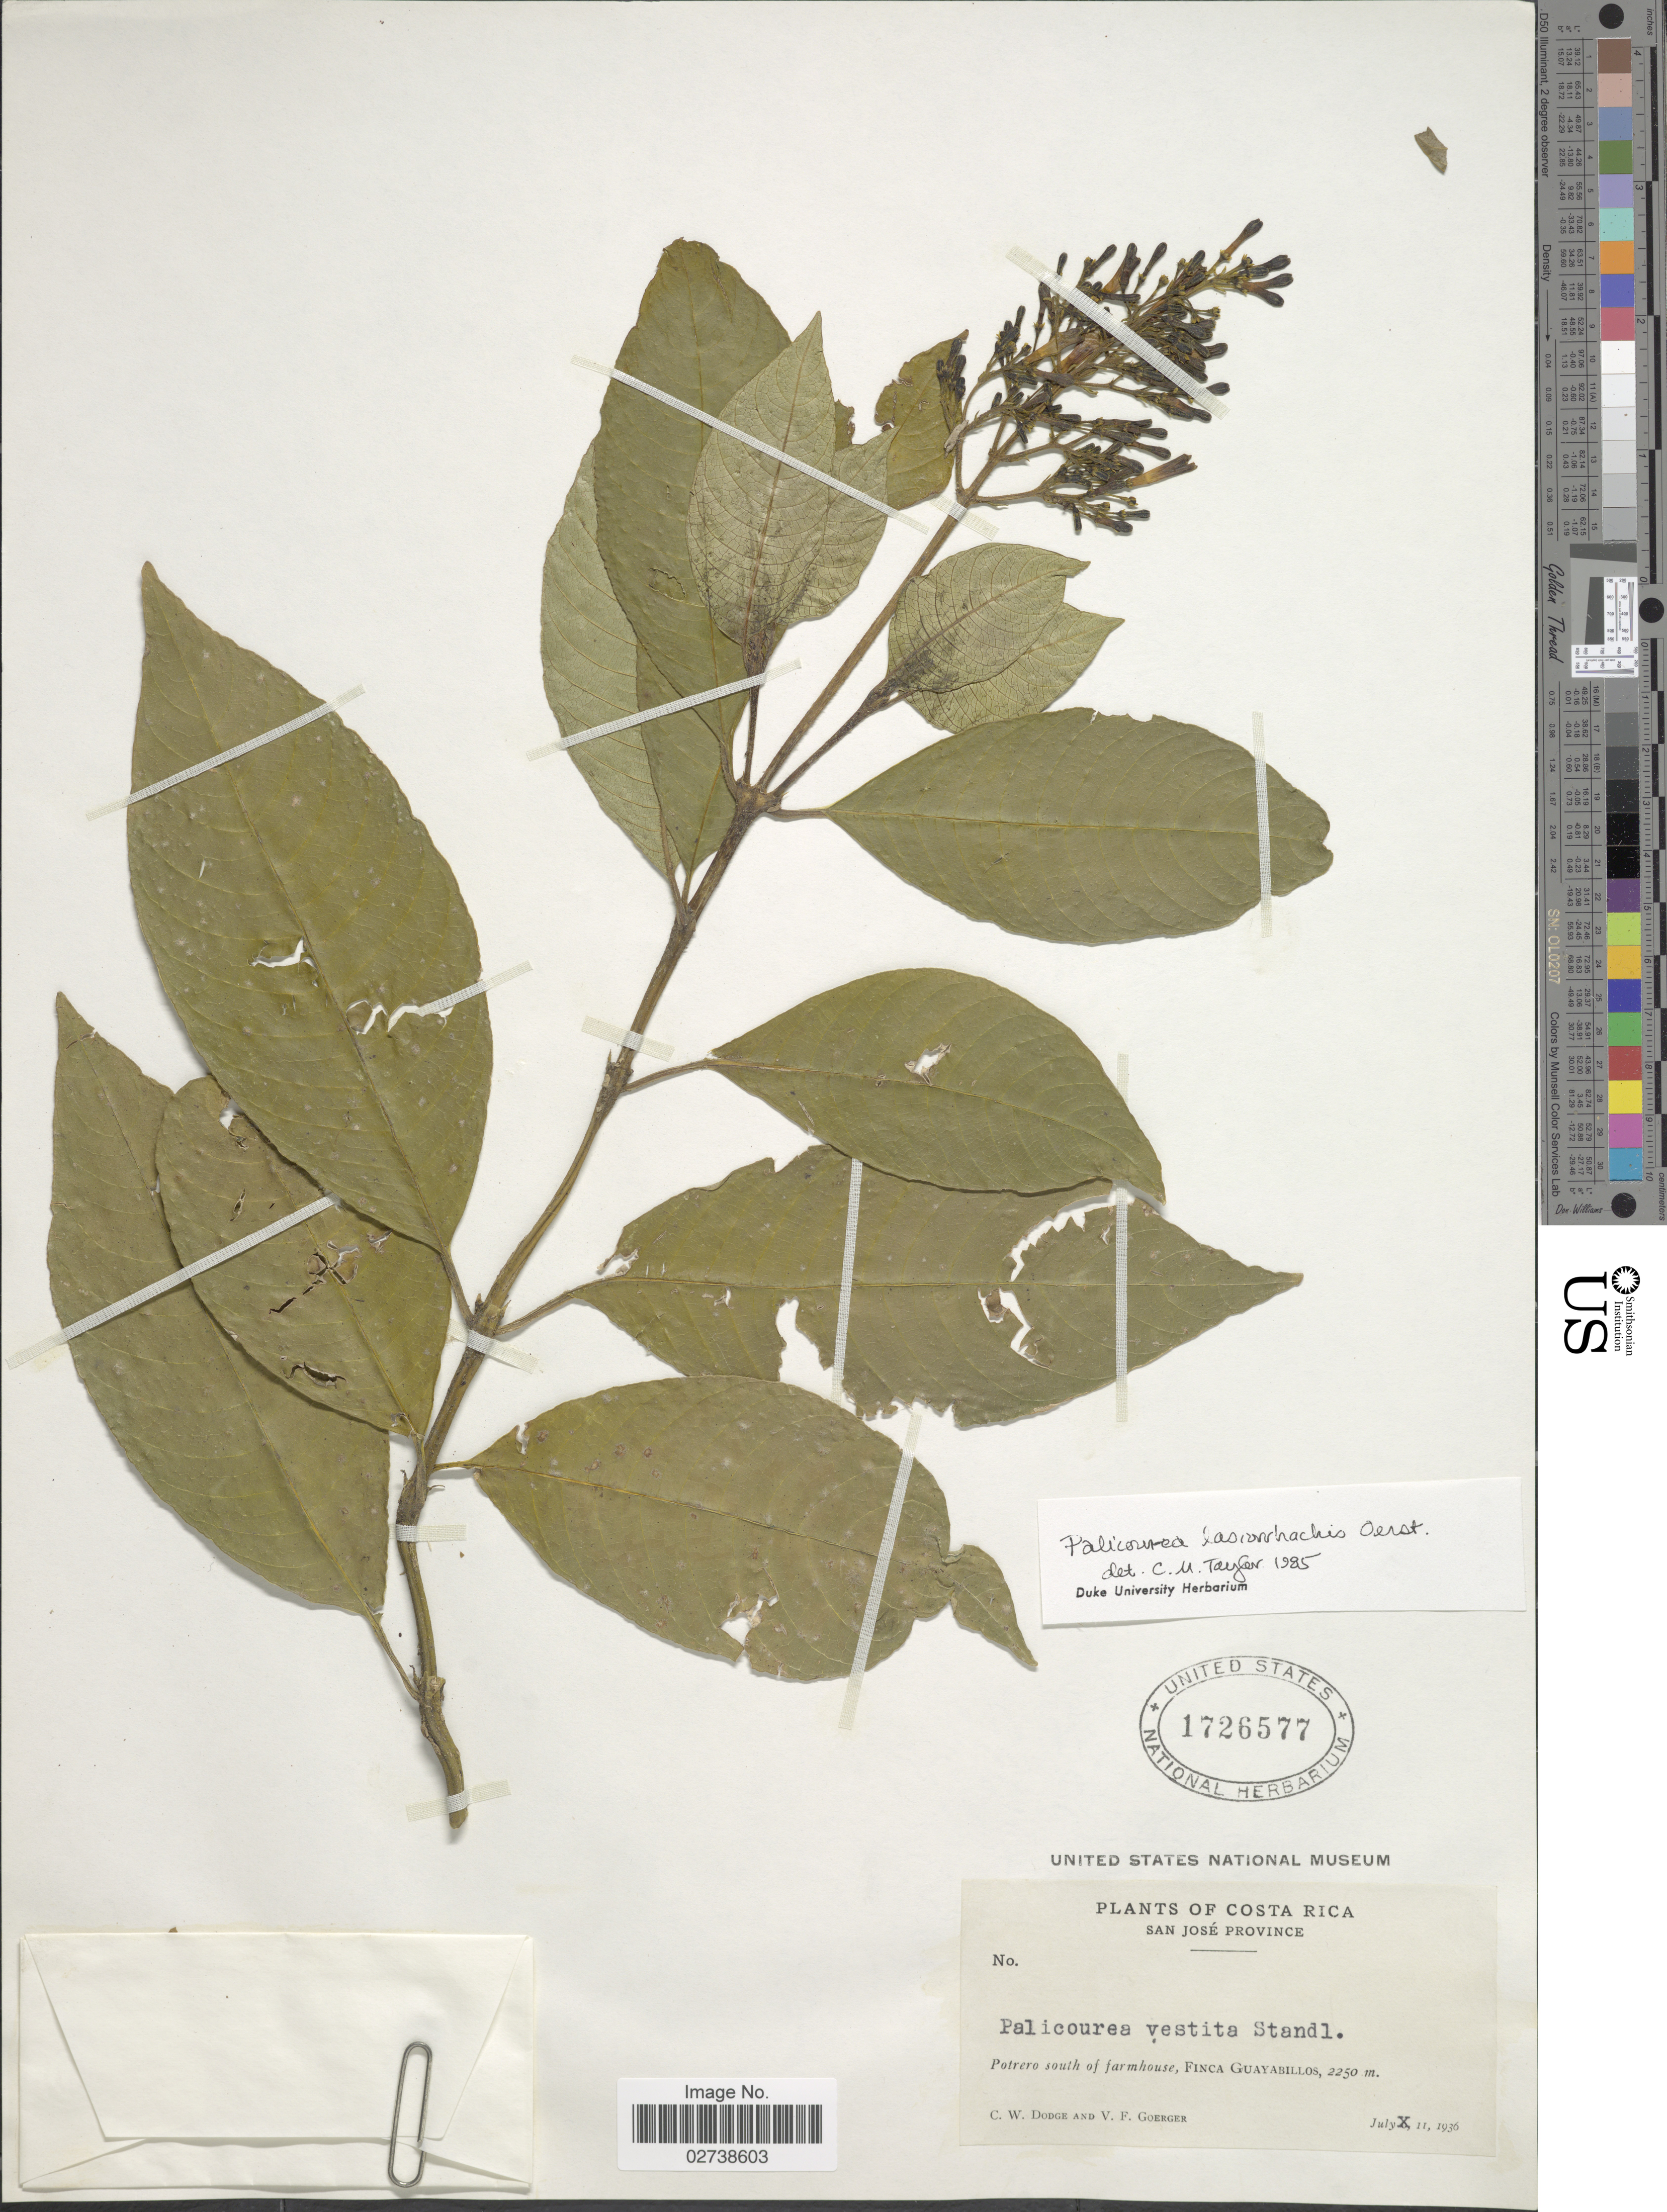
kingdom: Plantae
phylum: Tracheophyta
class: Magnoliopsida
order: Gentianales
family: Rubiaceae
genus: Palicourea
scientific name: Palicourea lasiorrhachis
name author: Oerst.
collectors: C. Dodge & V. Goerger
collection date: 1936-07-11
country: Costa Rica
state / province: San José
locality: Potrero south of farmhouse, Finca Guayabillos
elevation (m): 2250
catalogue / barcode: US 1726577